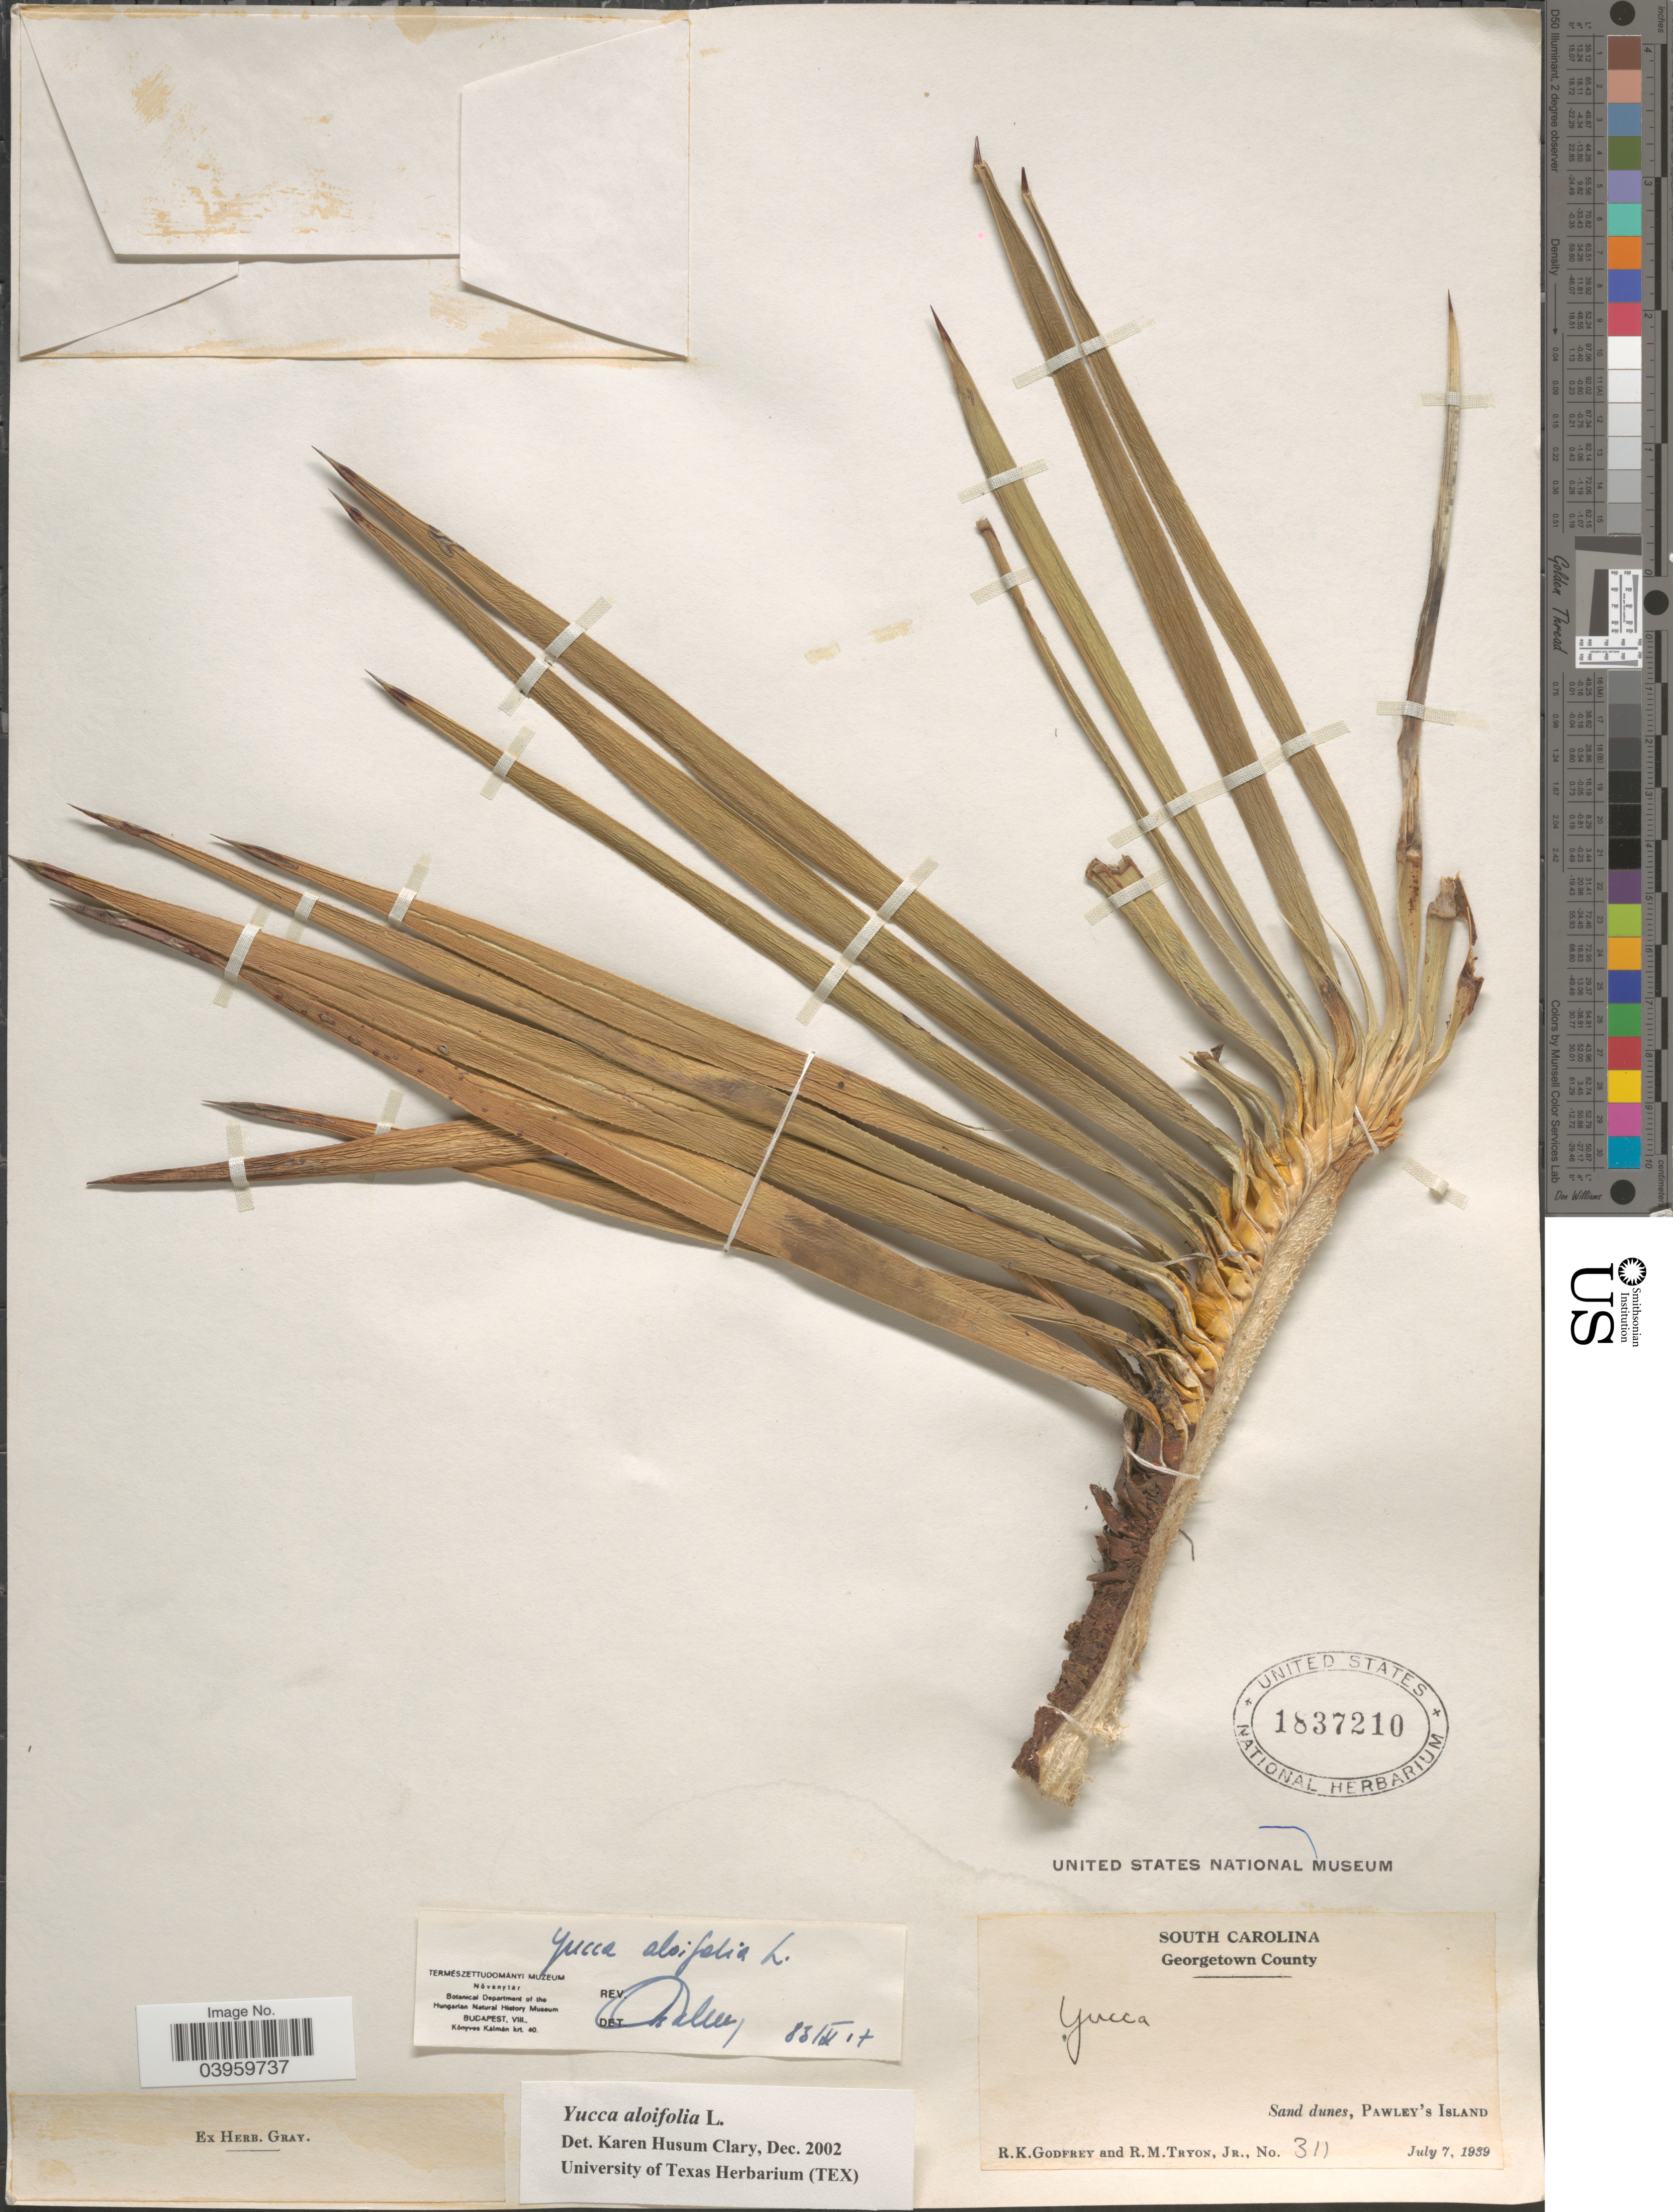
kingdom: Plantae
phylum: Tracheophyta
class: Liliopsida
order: Asparagales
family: Asparagaceae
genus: Yucca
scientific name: Yucca aloifolia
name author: L.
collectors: R. K. Godfrey & R. Tryon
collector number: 311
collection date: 1939-07-07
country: United States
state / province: South Carolina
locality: Georgetown County. Sand dunes, Pawley's Island.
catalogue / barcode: US 1837210